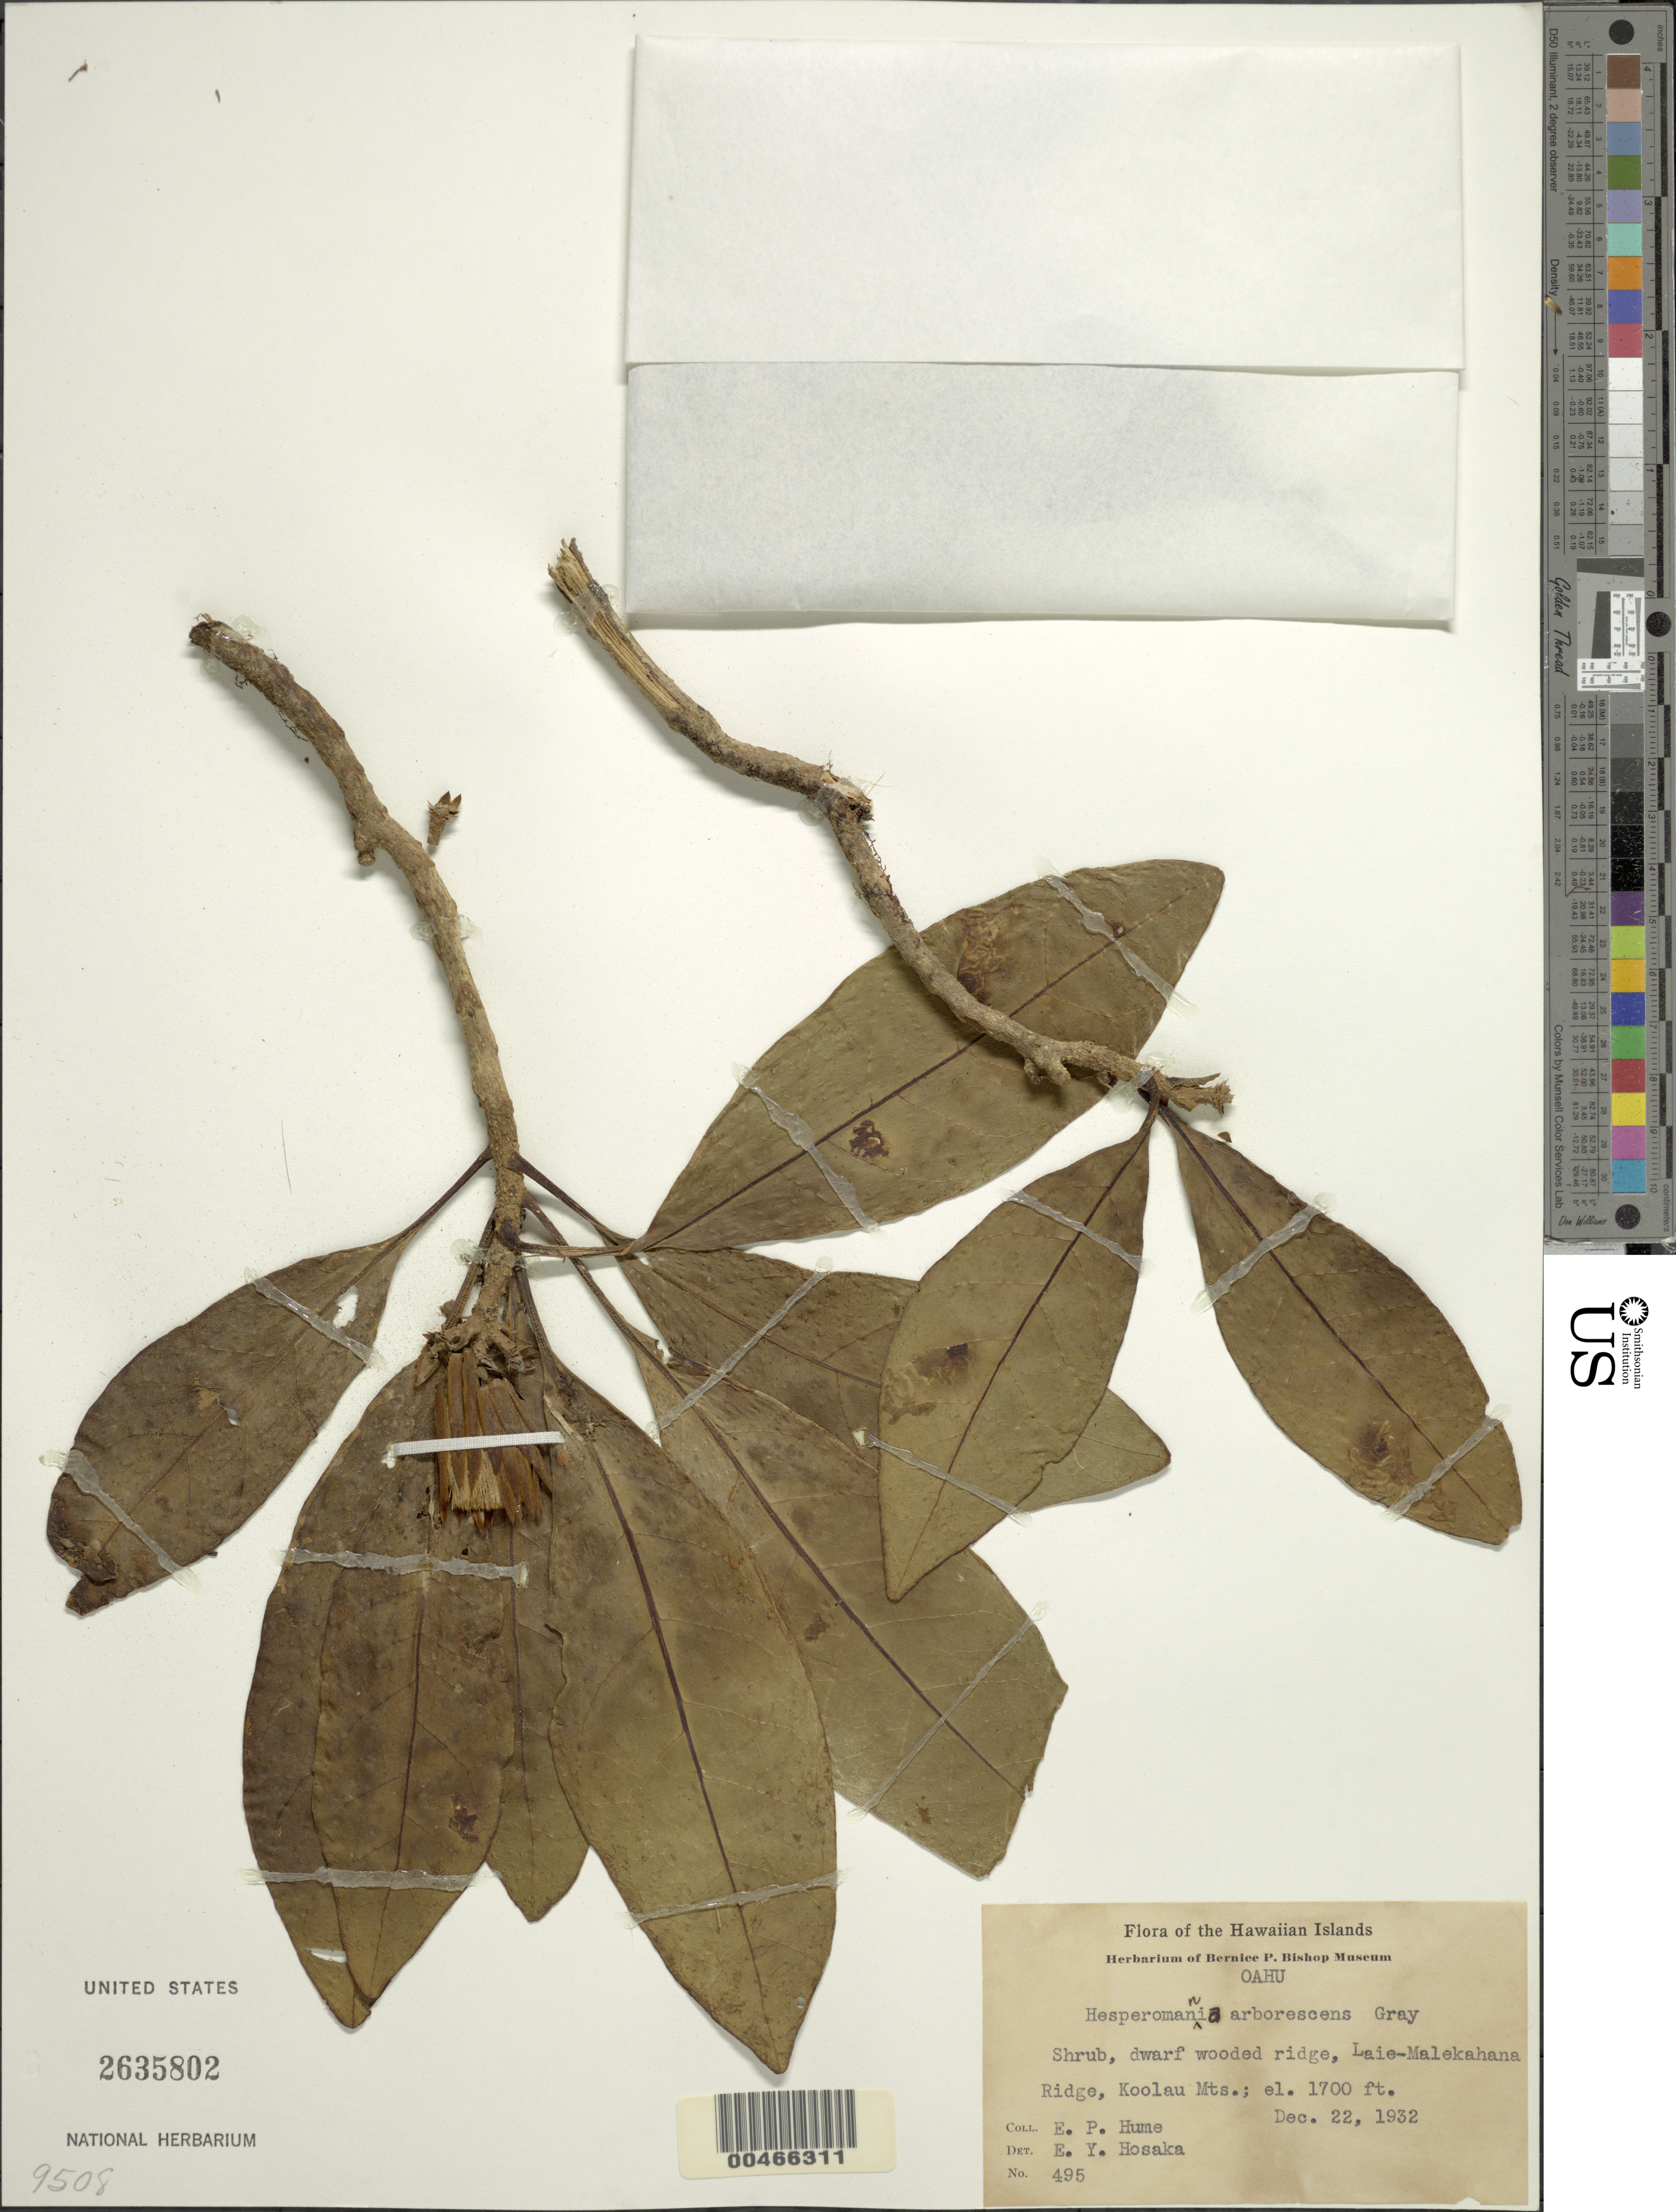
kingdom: Plantae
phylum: Tracheophyta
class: Magnoliopsida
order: Asterales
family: Asteraceae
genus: Hesperomannia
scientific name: Hesperomannia swezeyi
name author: O. Deg.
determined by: Wagner, W. L., (BOT), Smithsonian Institution - National Museum of Natural History (UNITED STATES)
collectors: E. Hume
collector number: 495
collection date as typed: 22 Dec 1932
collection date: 1932-12-22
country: United States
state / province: Hawaii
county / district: Honolulu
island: Oahu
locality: Laie-Malekahana Ridge, Koolau Mts.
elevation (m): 518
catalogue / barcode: US 2635802